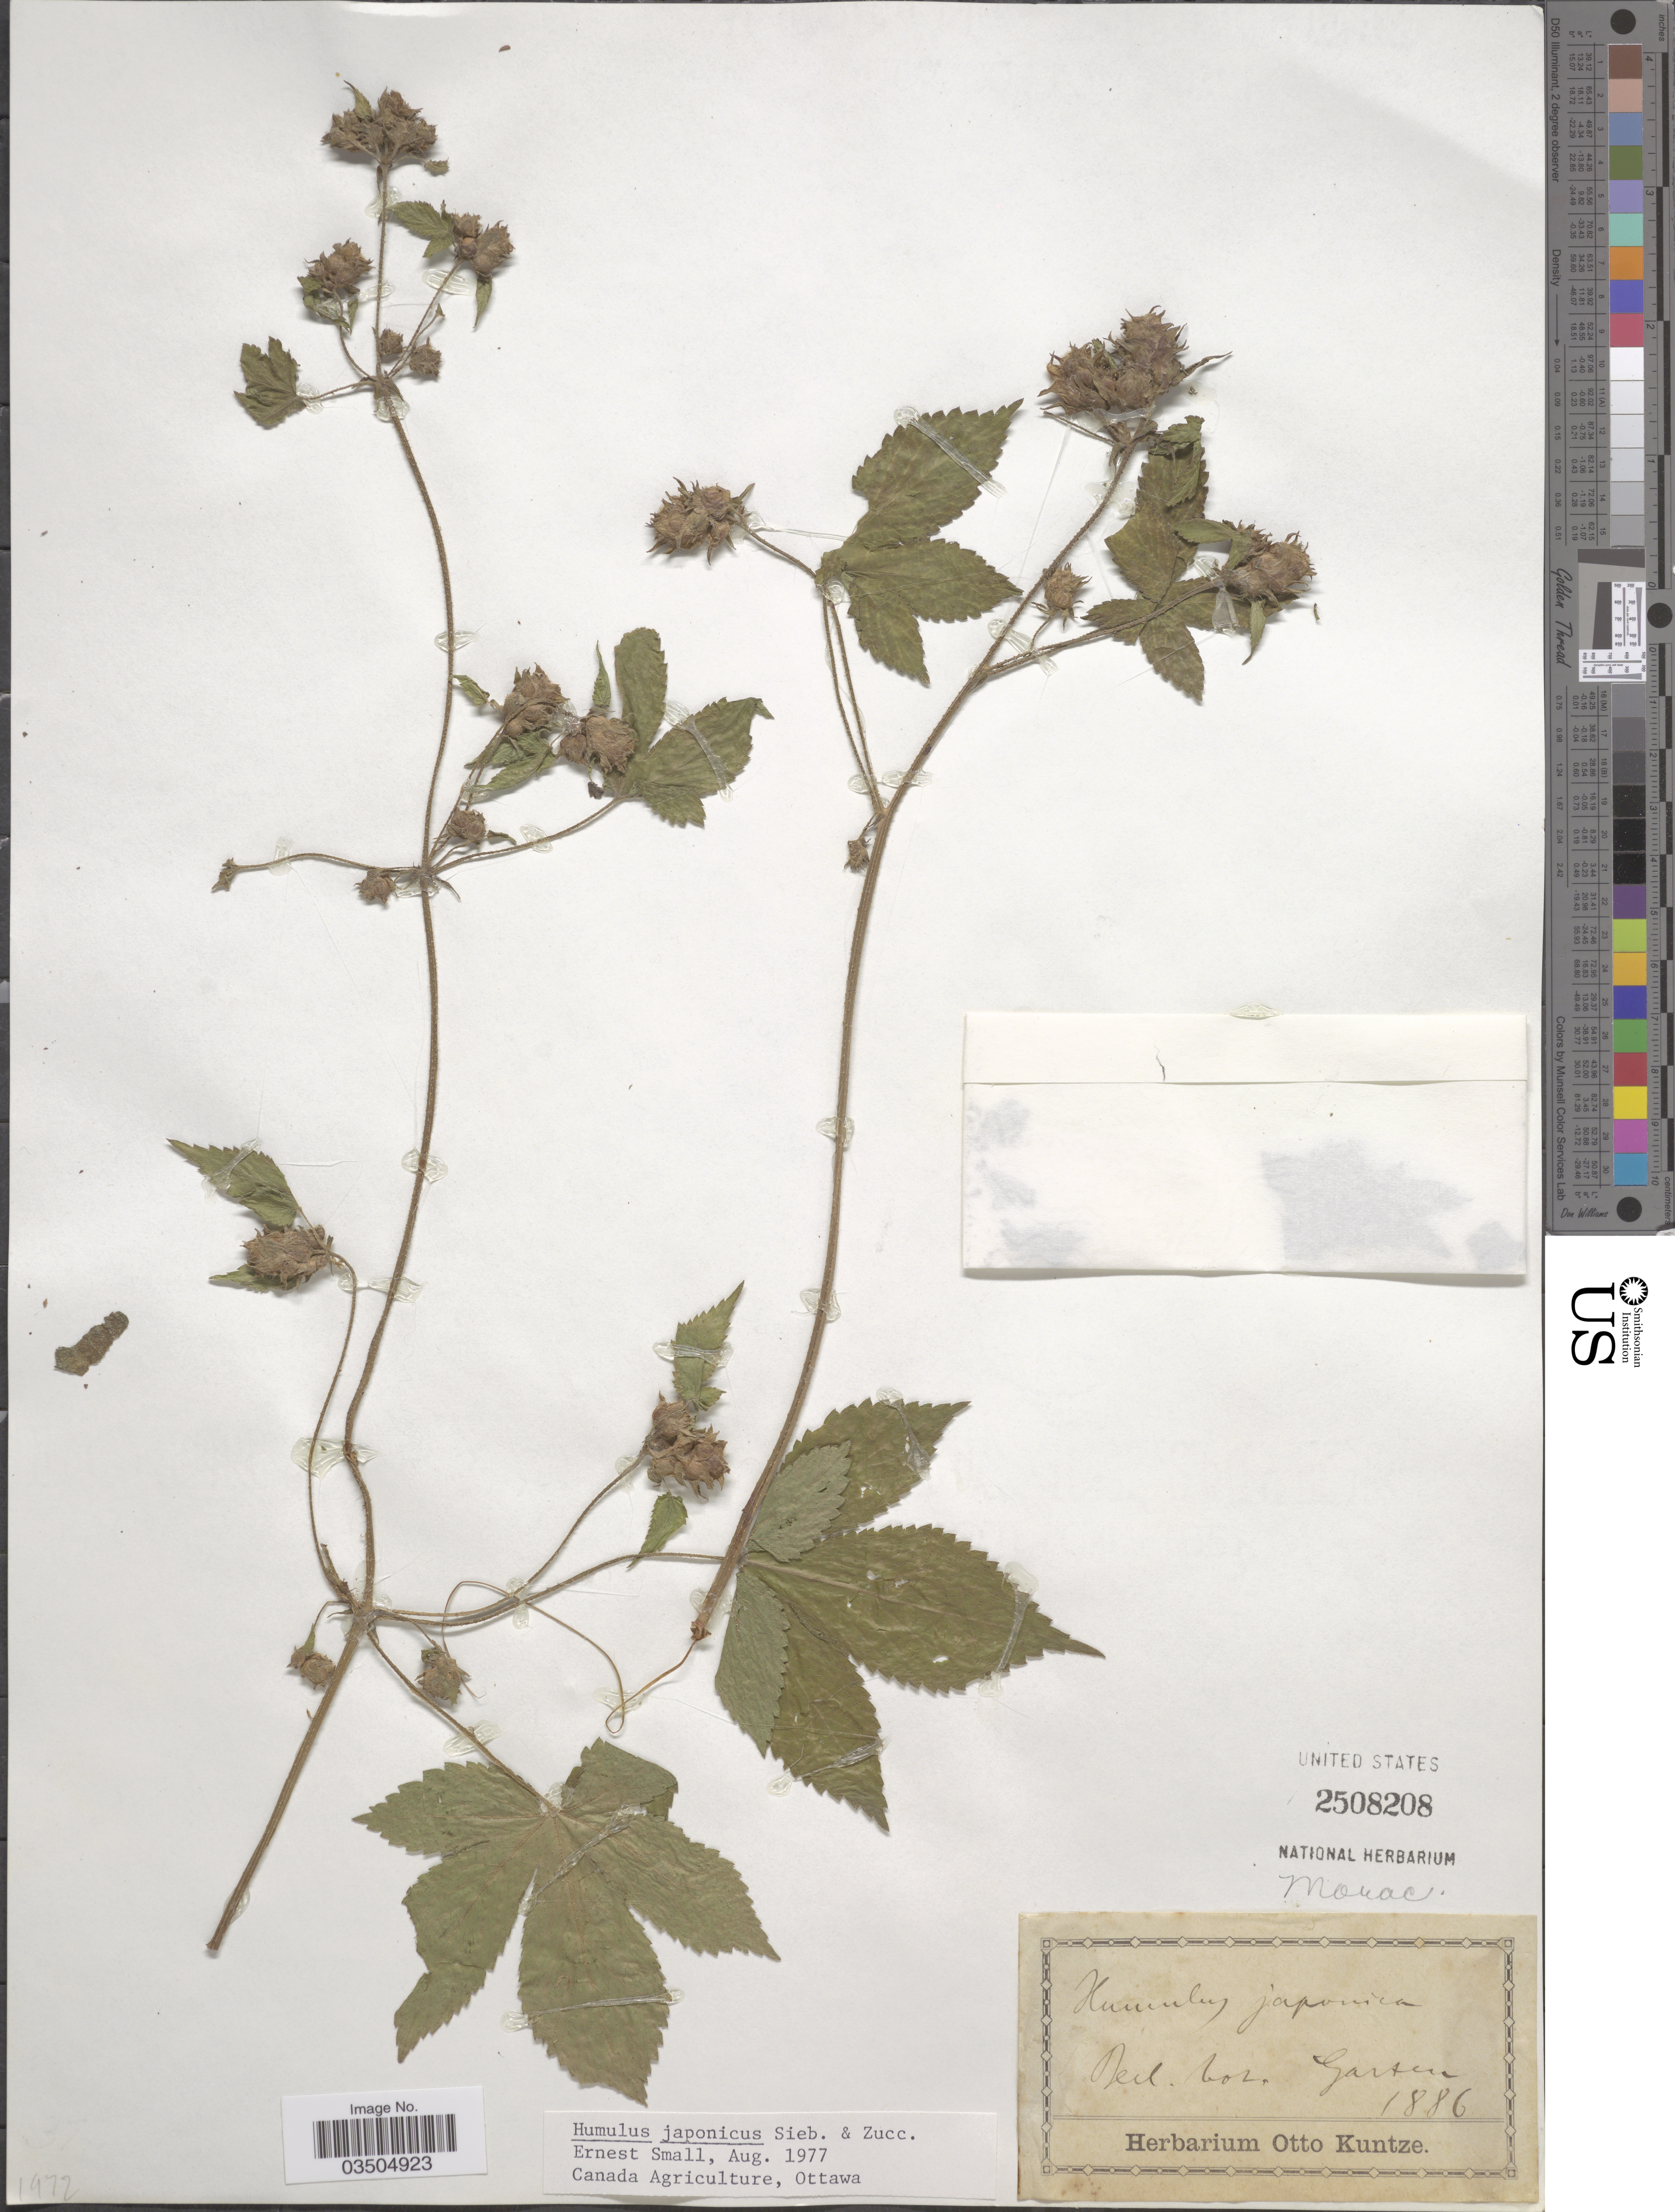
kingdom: Plantae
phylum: Tracheophyta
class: Magnoliopsida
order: Rosales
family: Cannabaceae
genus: Humulus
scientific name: Humulus japonicus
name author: Siebold & Zucc.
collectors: ex herb. Otto Kuntze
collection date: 1886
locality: Ned*. bot. Garten.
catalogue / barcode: US 2508208